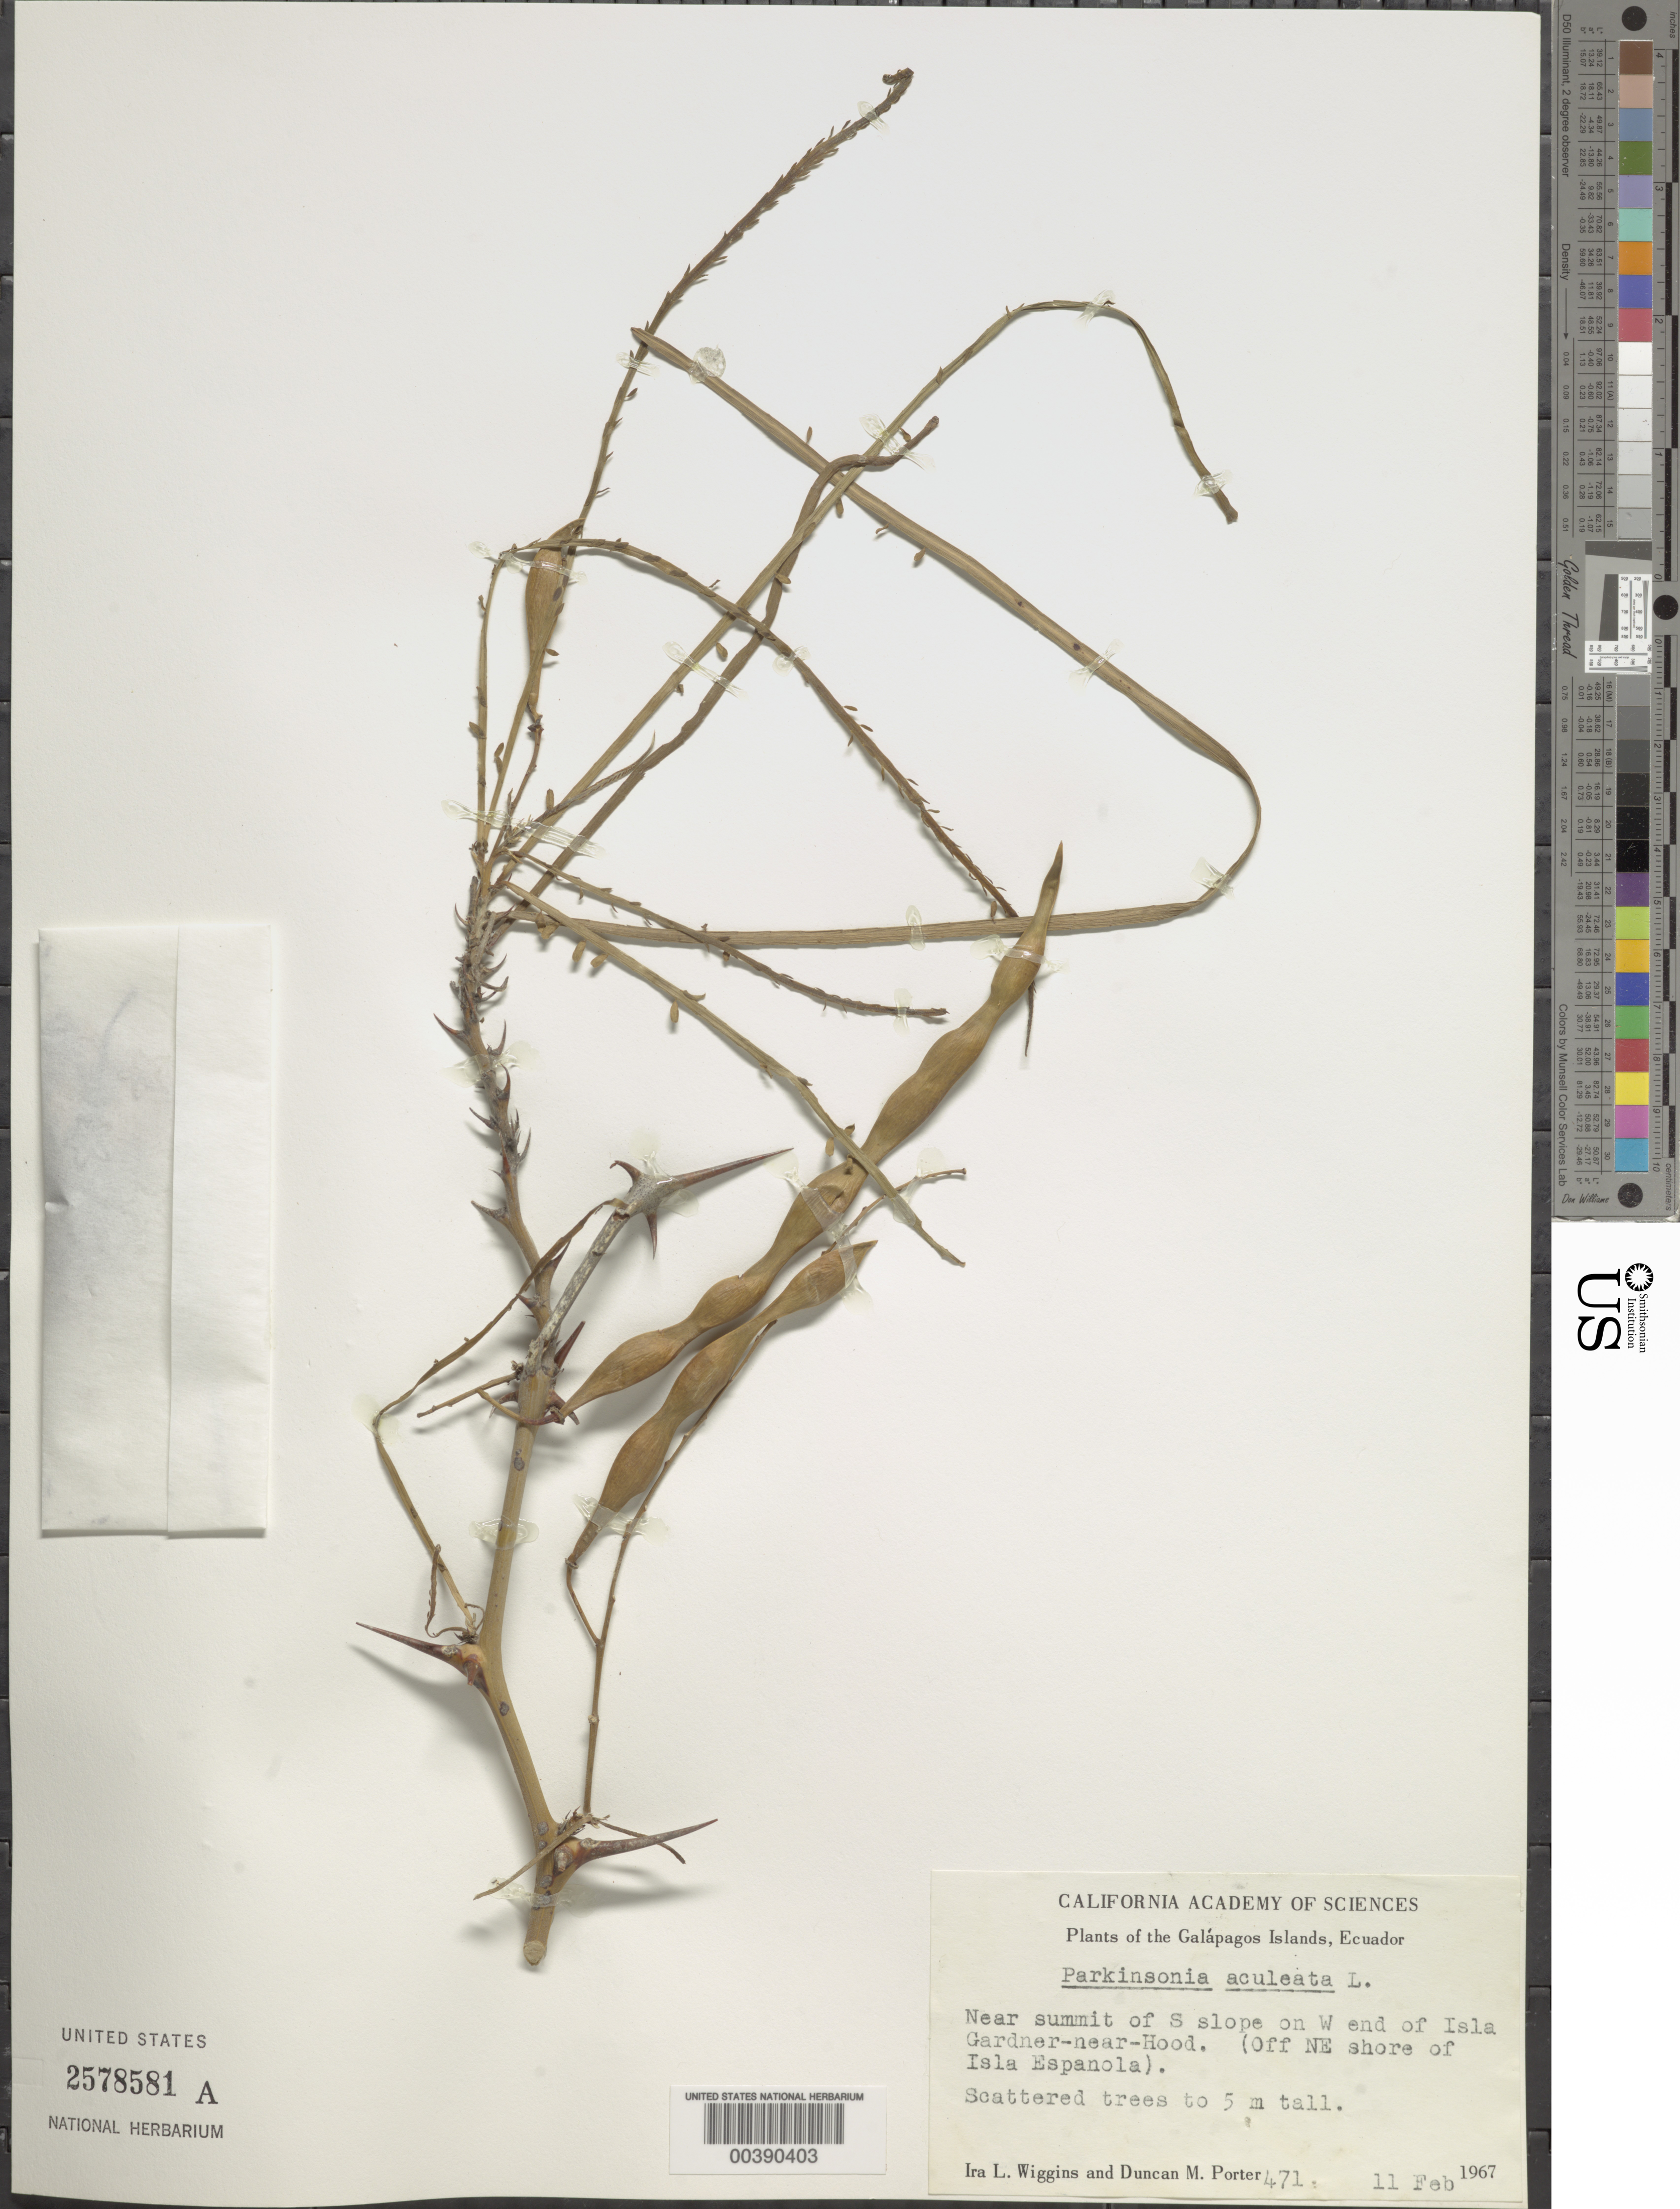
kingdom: Plantae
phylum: Tracheophyta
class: Magnoliopsida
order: Fabales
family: Fabaceae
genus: Parkinsonia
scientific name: Parkinsonia aculeata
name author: L.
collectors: I. L. Wiggins & D. M. Porter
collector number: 471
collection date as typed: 11 Feb 1967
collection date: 1967-02-11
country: Ecuador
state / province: Colón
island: Española [Hood]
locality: Near summit and on S slope of W end of Isla Gardner near Hood (off NEshore of Isla Española)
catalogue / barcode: US 2578581A